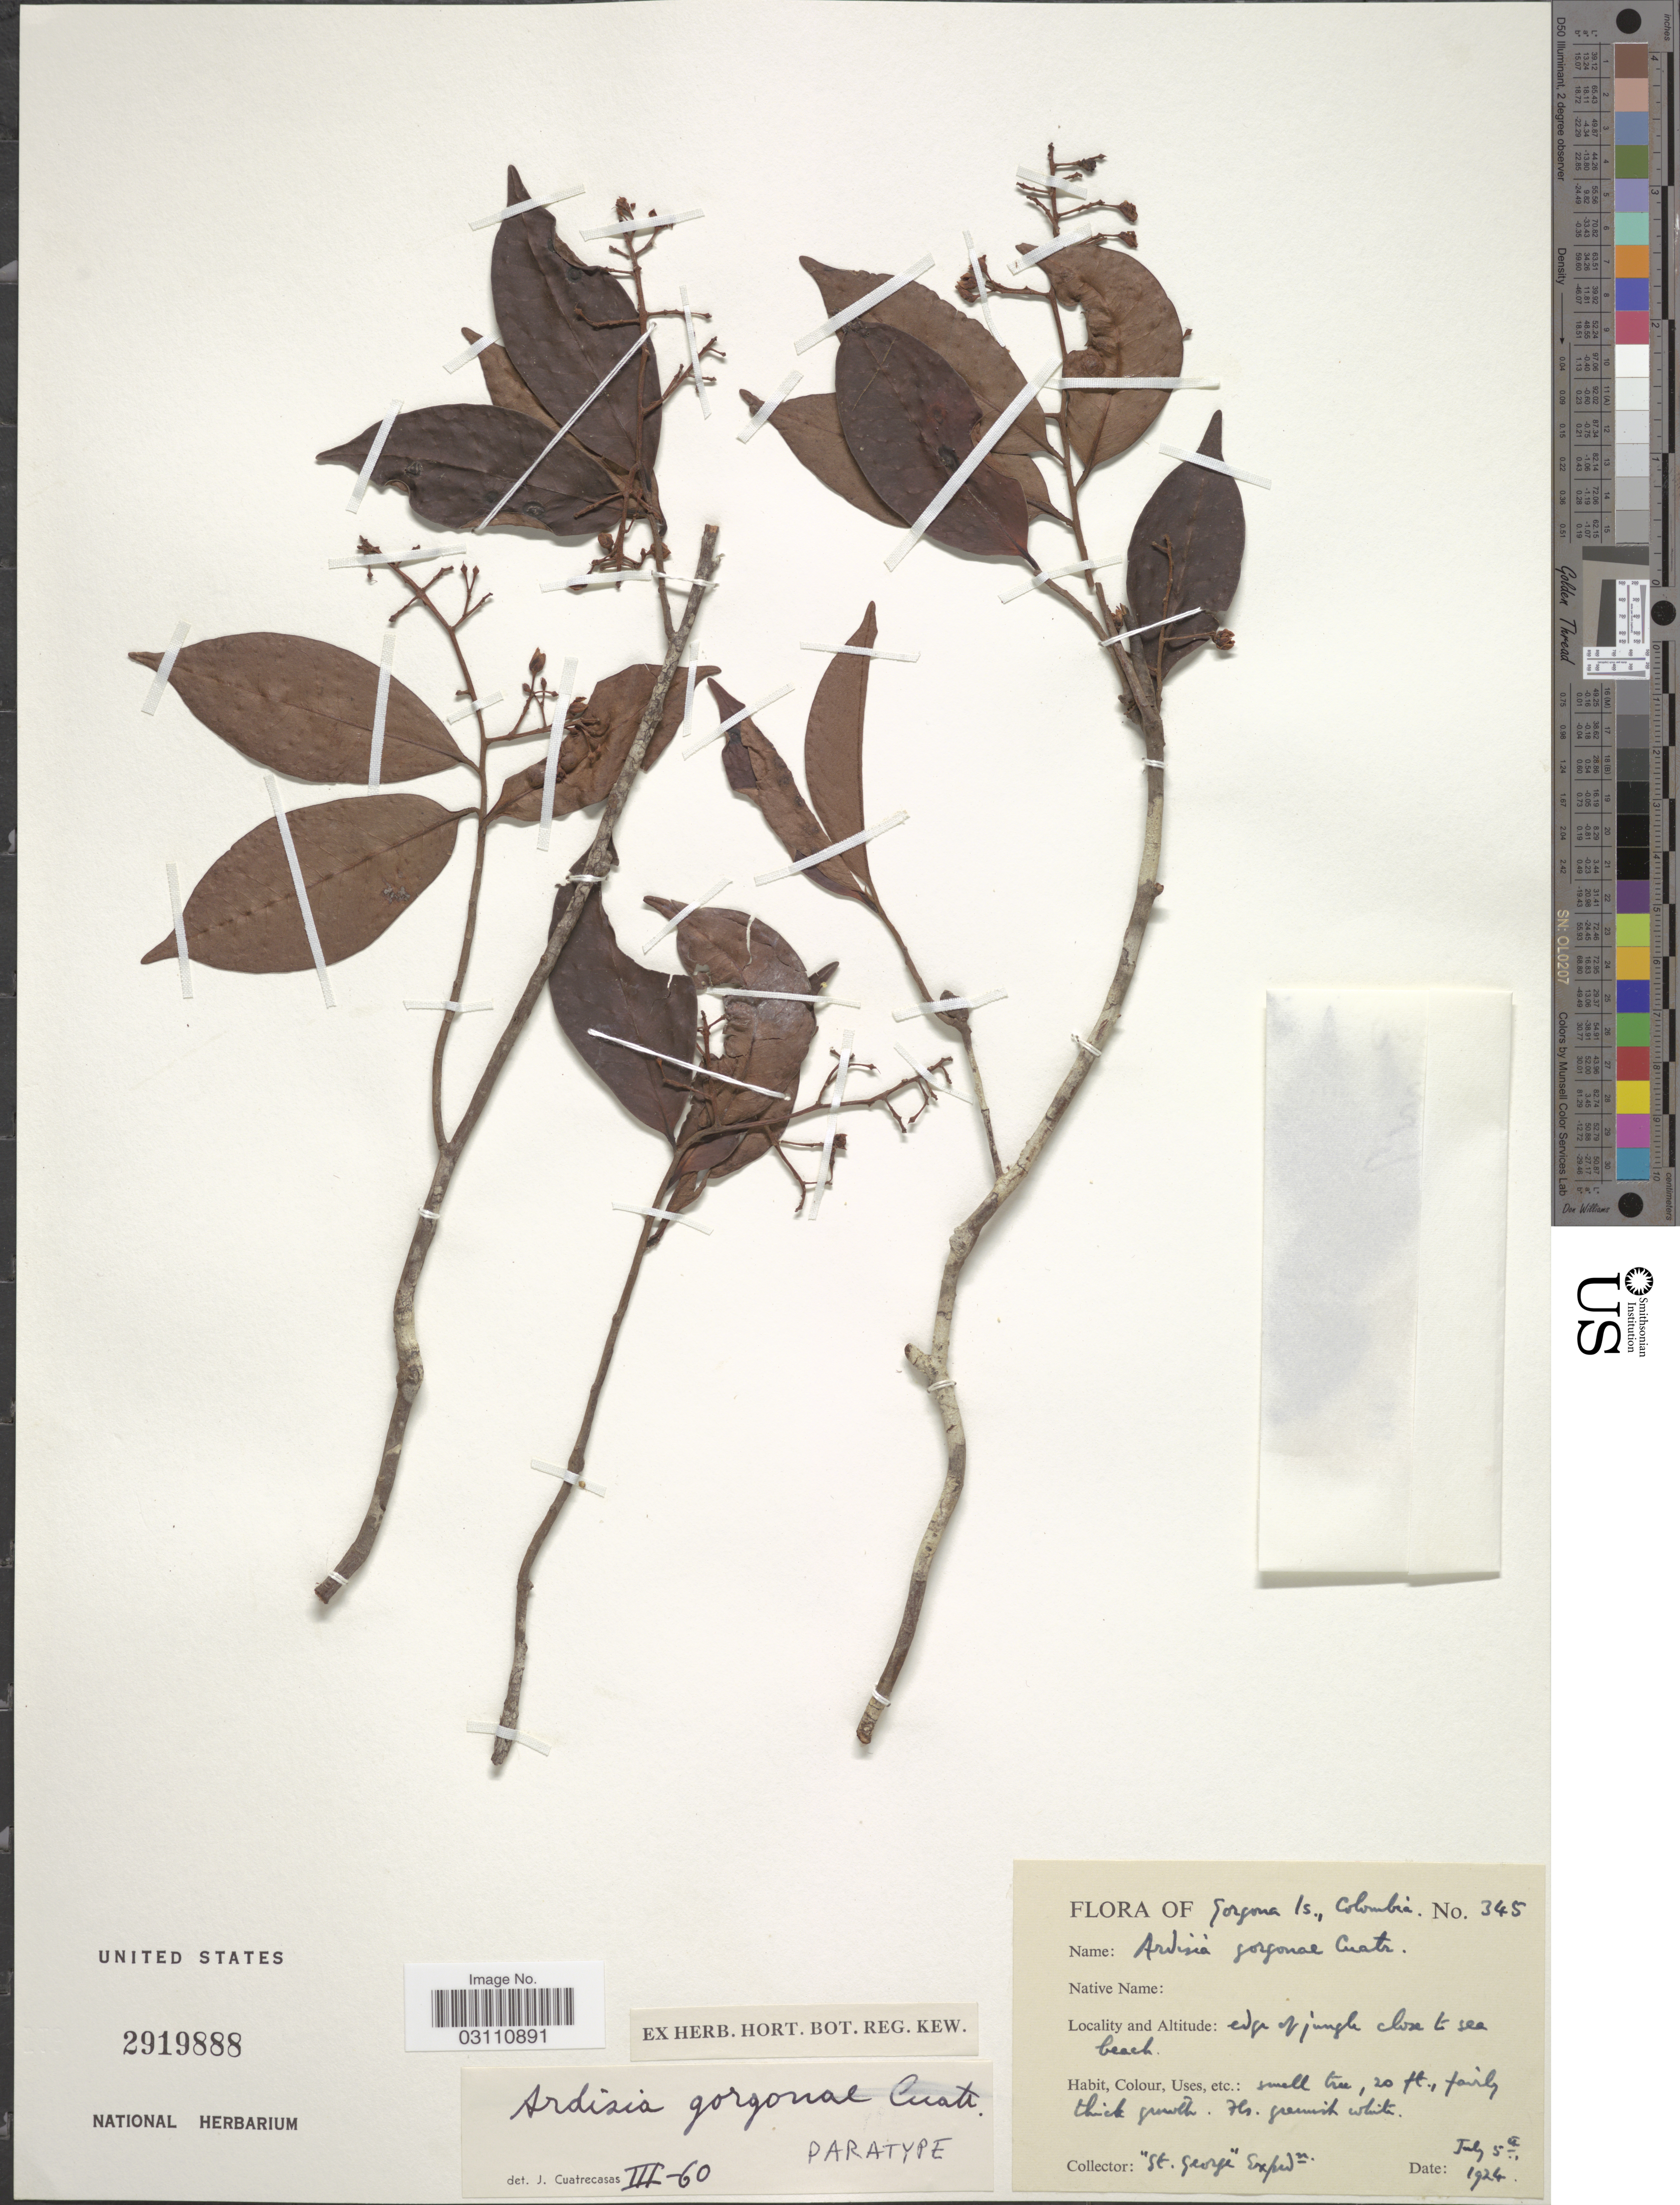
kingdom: Plantae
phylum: Tracheophyta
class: Magnoliopsida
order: Ericales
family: Primulaceae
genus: Ardisia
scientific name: Ardisia gorgonae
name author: Cuatrec.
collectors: St. George Exped.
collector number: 345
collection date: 1924-07-05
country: Colombia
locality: Gorgona Is. Edge of jungle close to sea beach.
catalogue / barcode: US 2919888